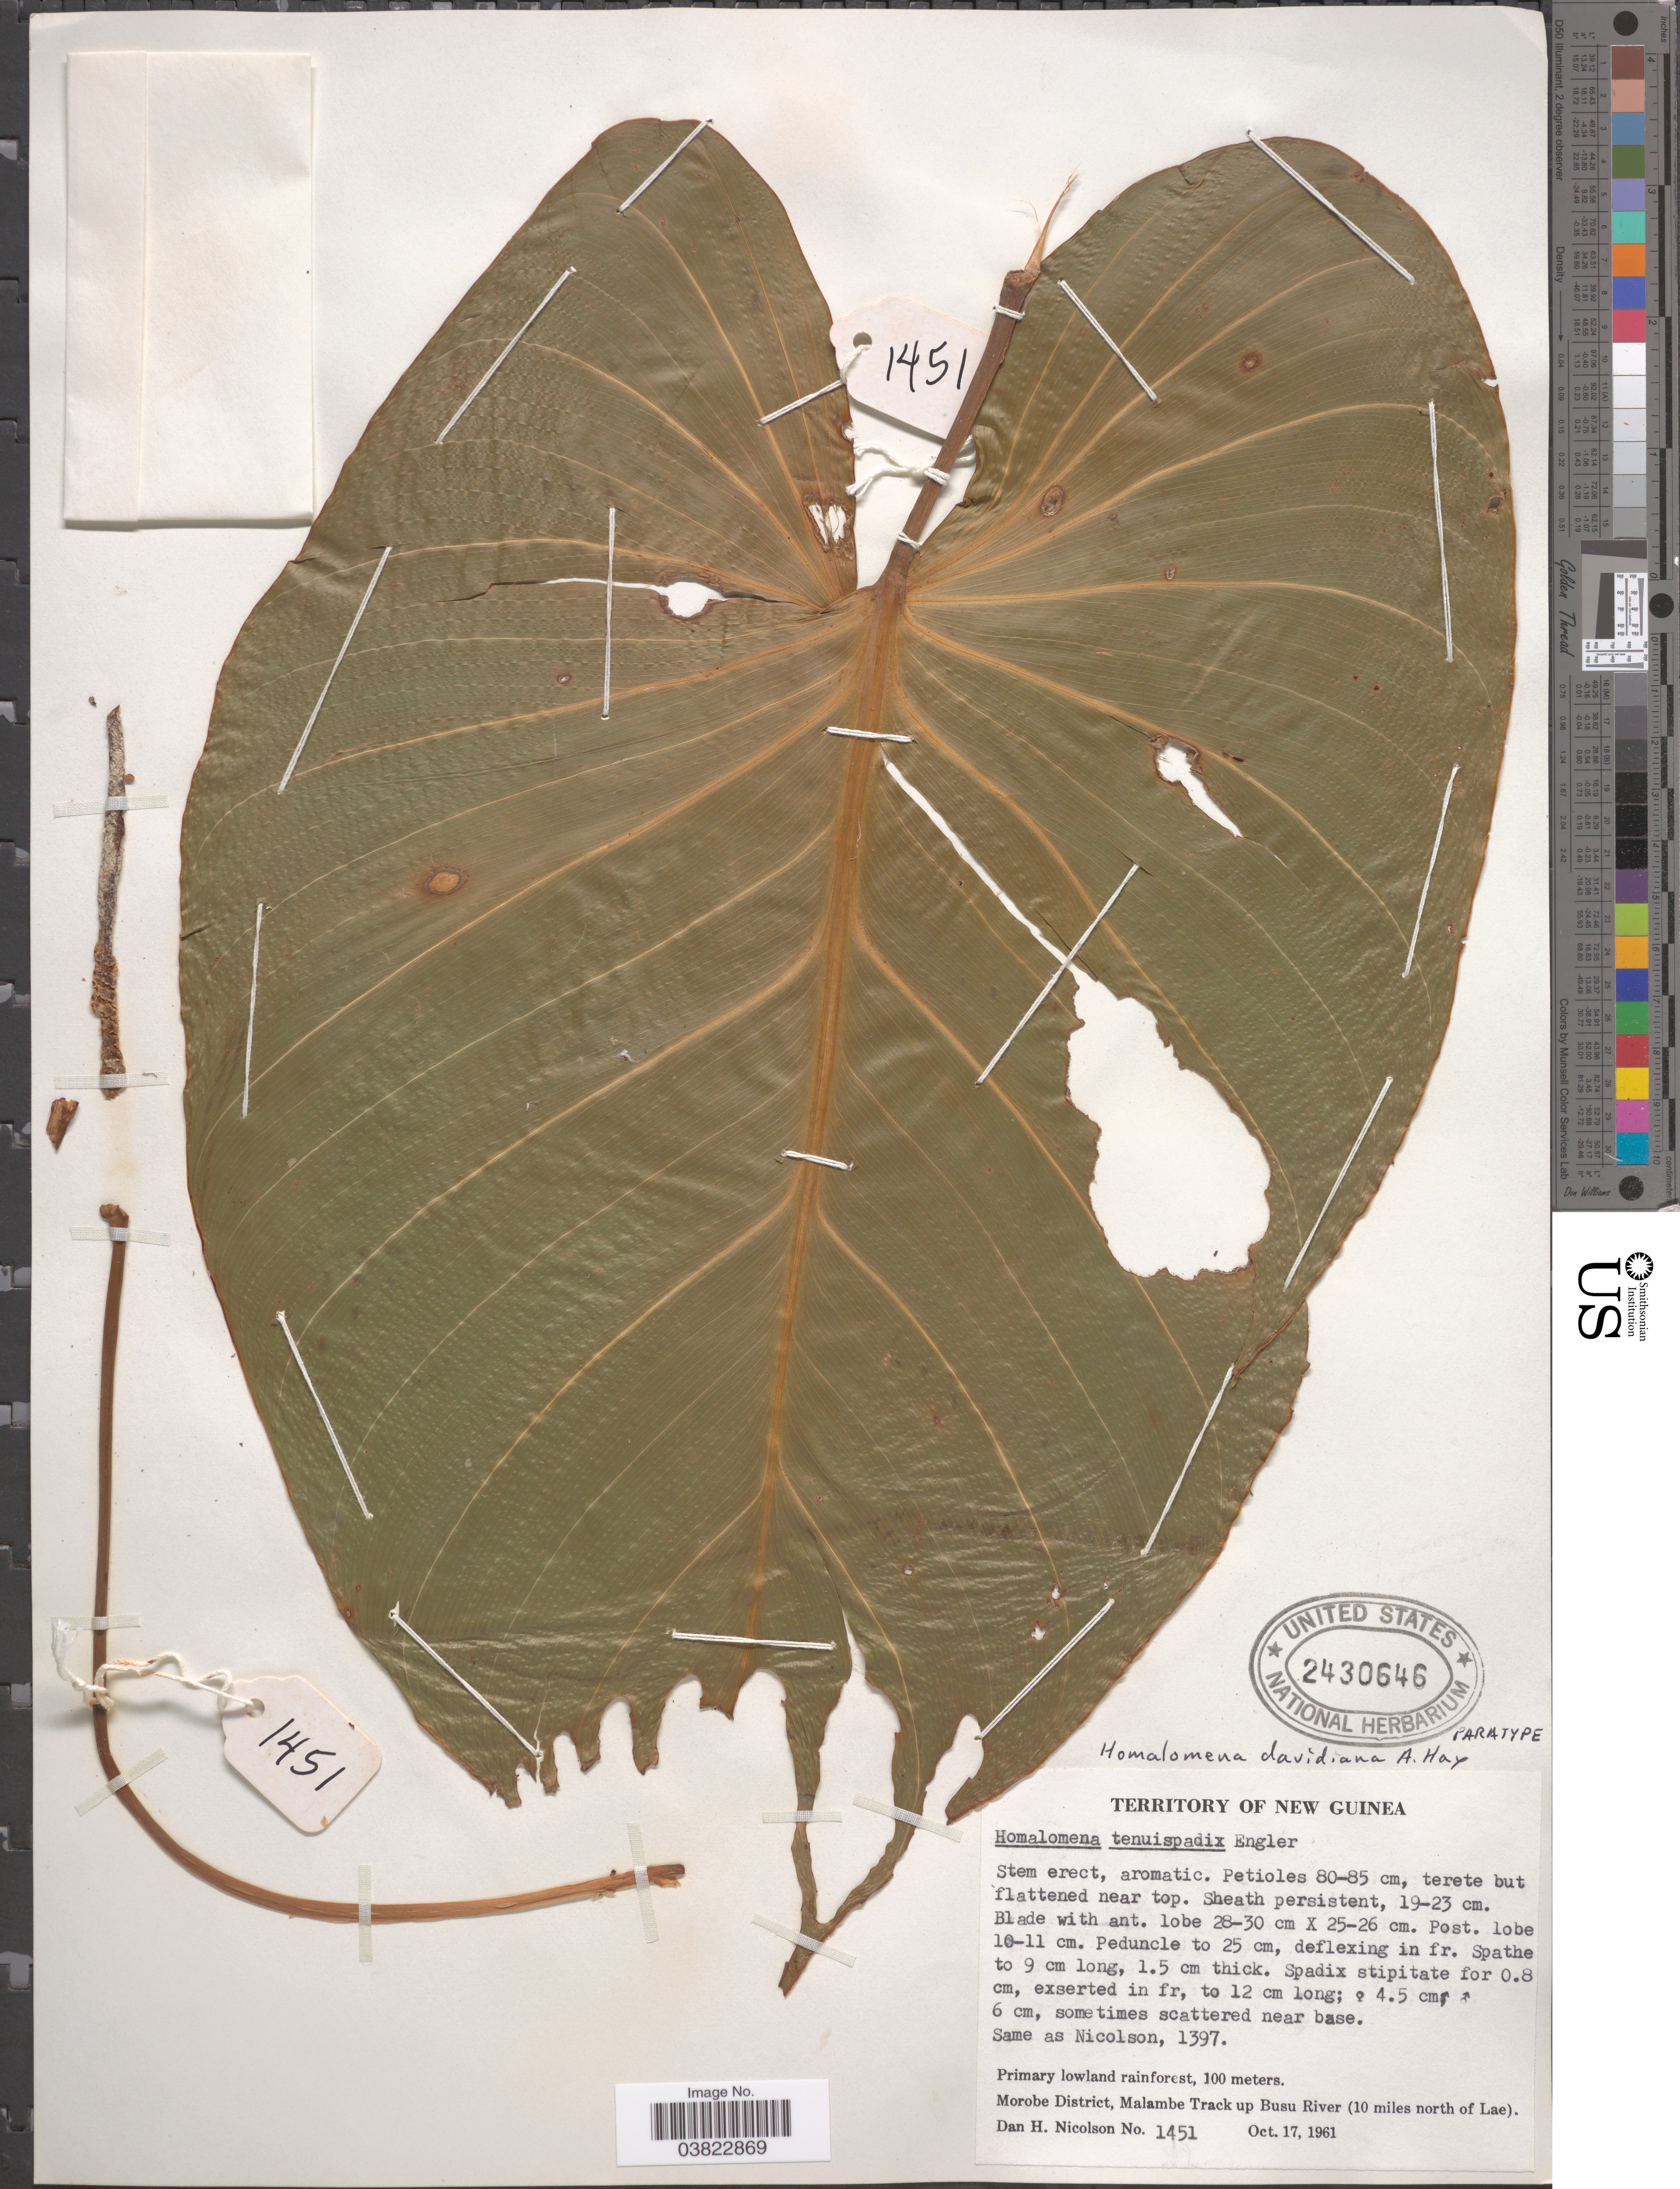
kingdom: Plantae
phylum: Tracheophyta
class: Liliopsida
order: Alismatales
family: Araceae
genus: Homalomena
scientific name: Homalomena davidiana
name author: A. Hay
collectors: D. H. Nicolson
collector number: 1451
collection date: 1961-10-17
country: Papua New Guinea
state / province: Morobe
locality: Territory of New Guinea. Morobe District, Malambe Track up Busu River (10 miles north of Lae).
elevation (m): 100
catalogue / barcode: US 2430646